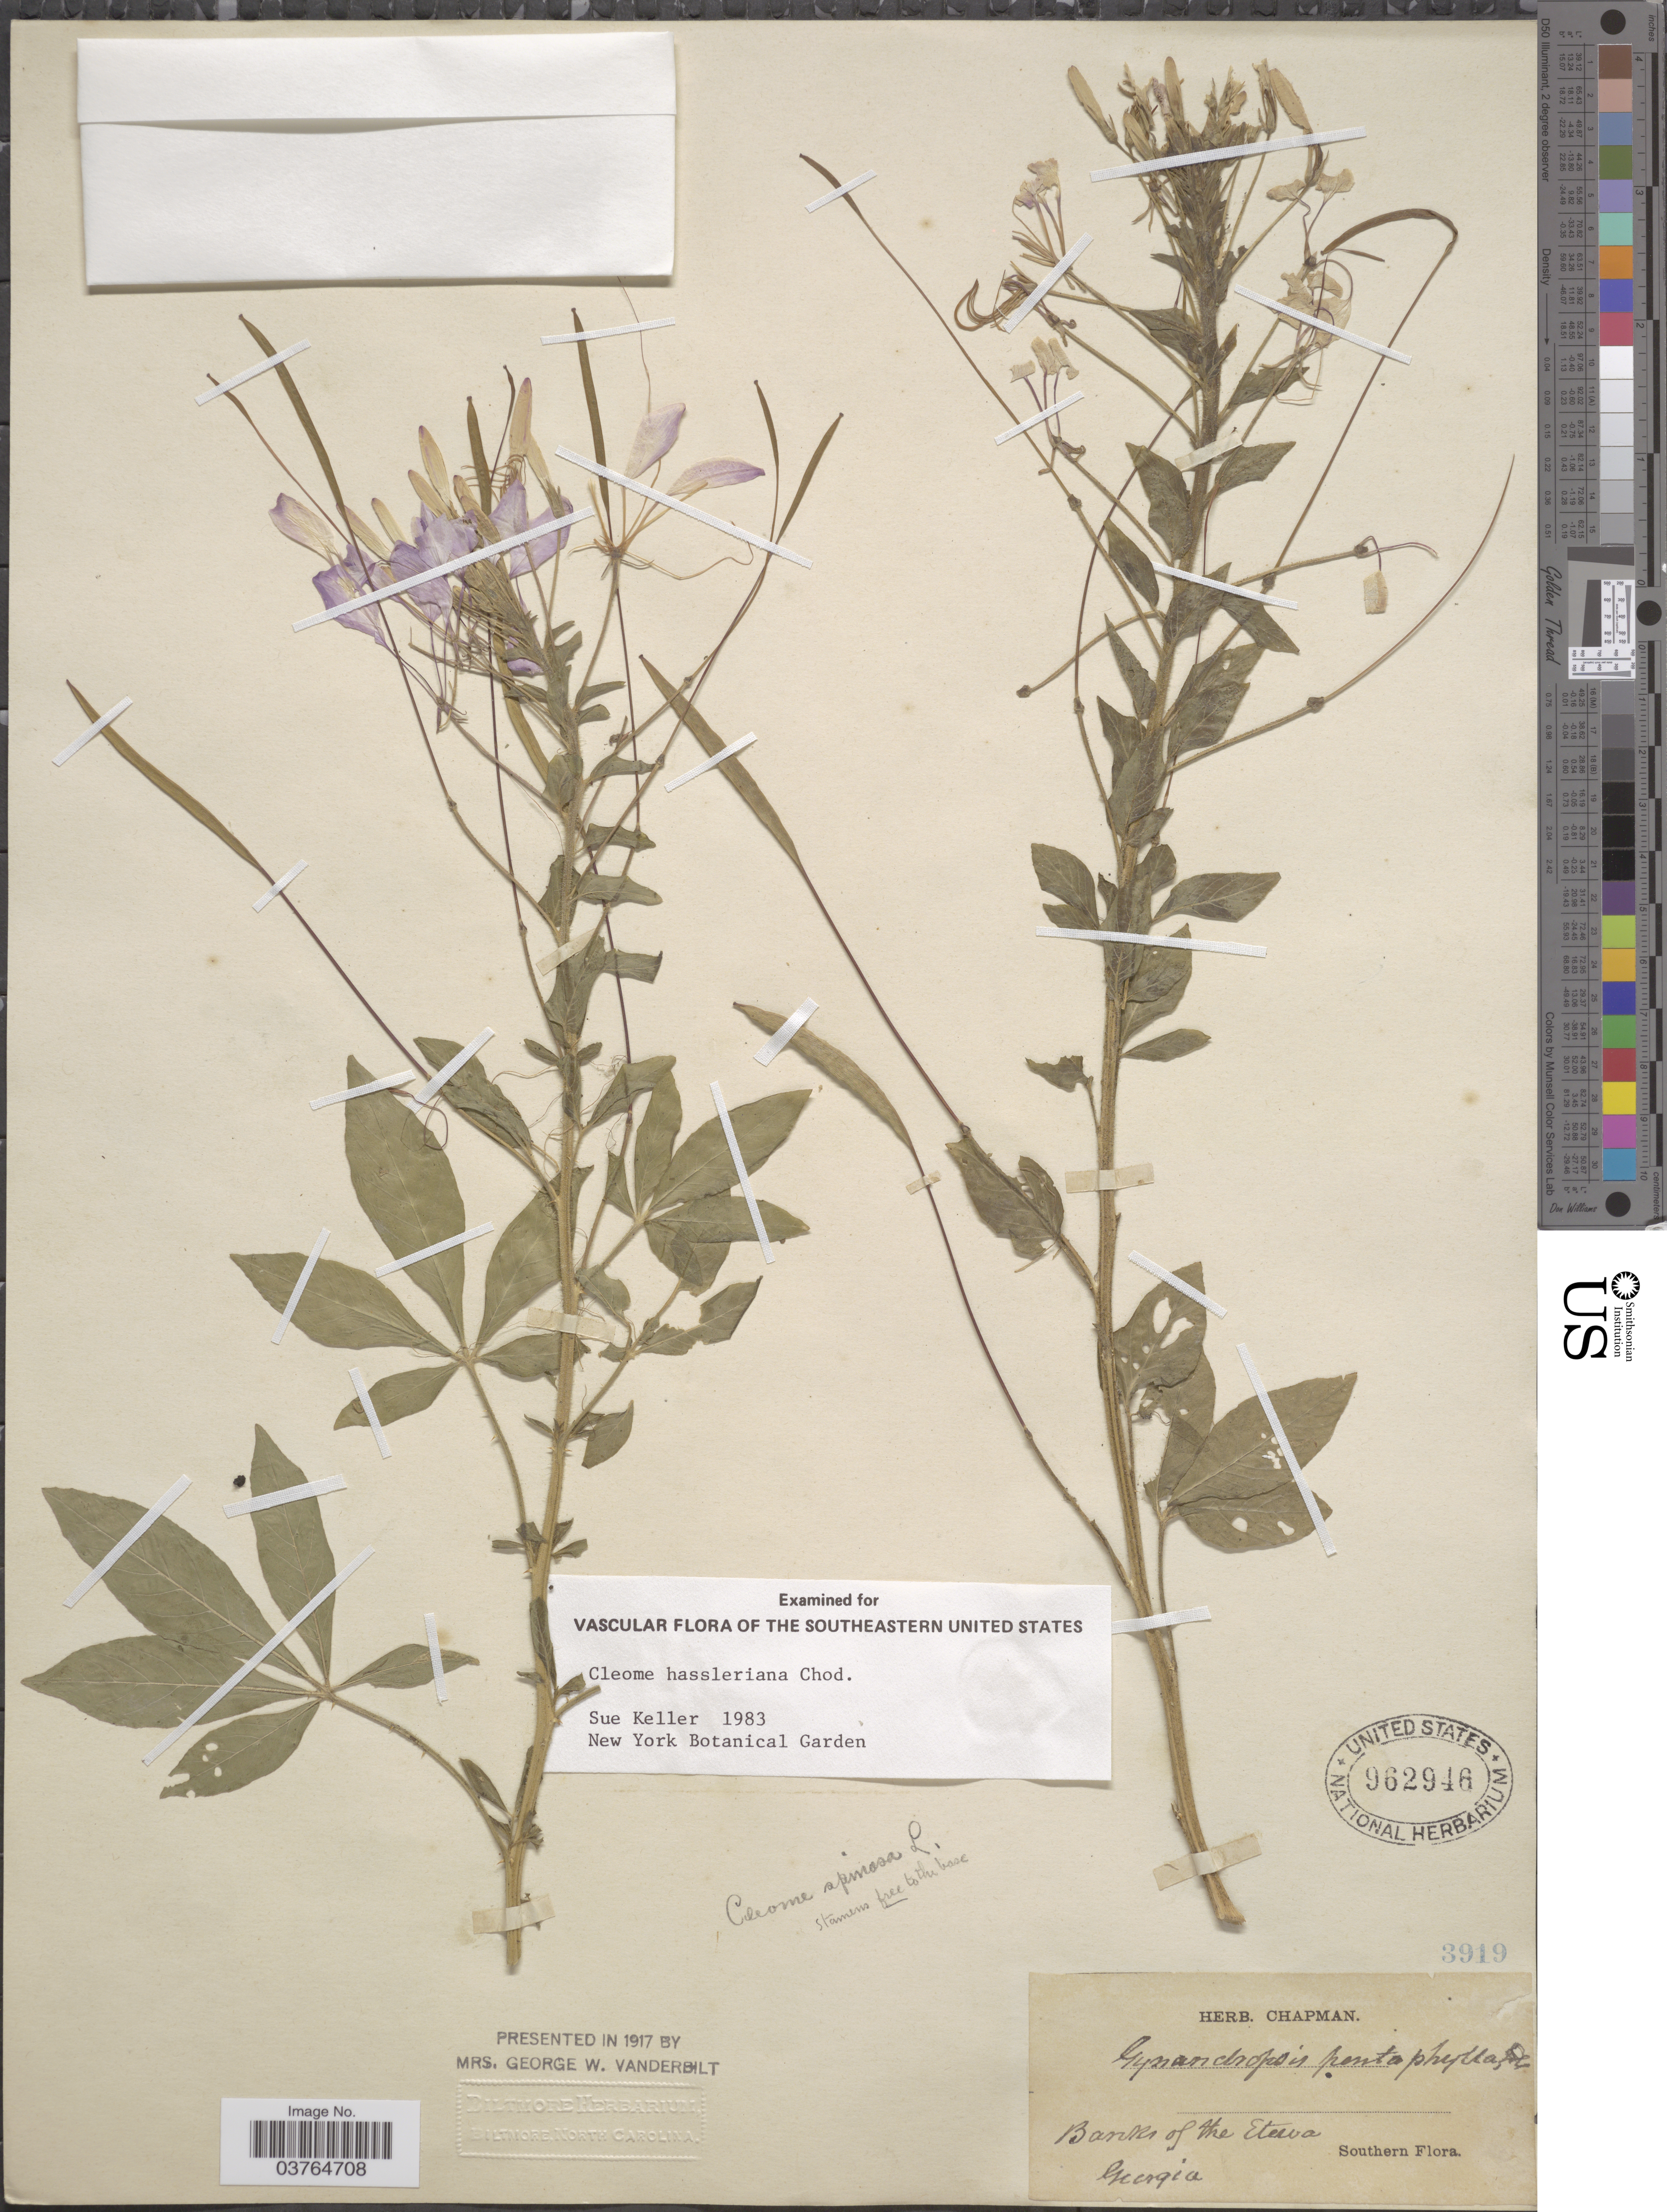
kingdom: Plantae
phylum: Tracheophyta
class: Magnoliopsida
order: Brassicales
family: Cleomaceae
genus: Tarenaya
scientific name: Tarenaya houtteana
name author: (Schltdl.) Soares Neto & Roalson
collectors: ex herb. Chapman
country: United States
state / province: Georgia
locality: Banks of the Etowa, Southern.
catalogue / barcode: US 962946